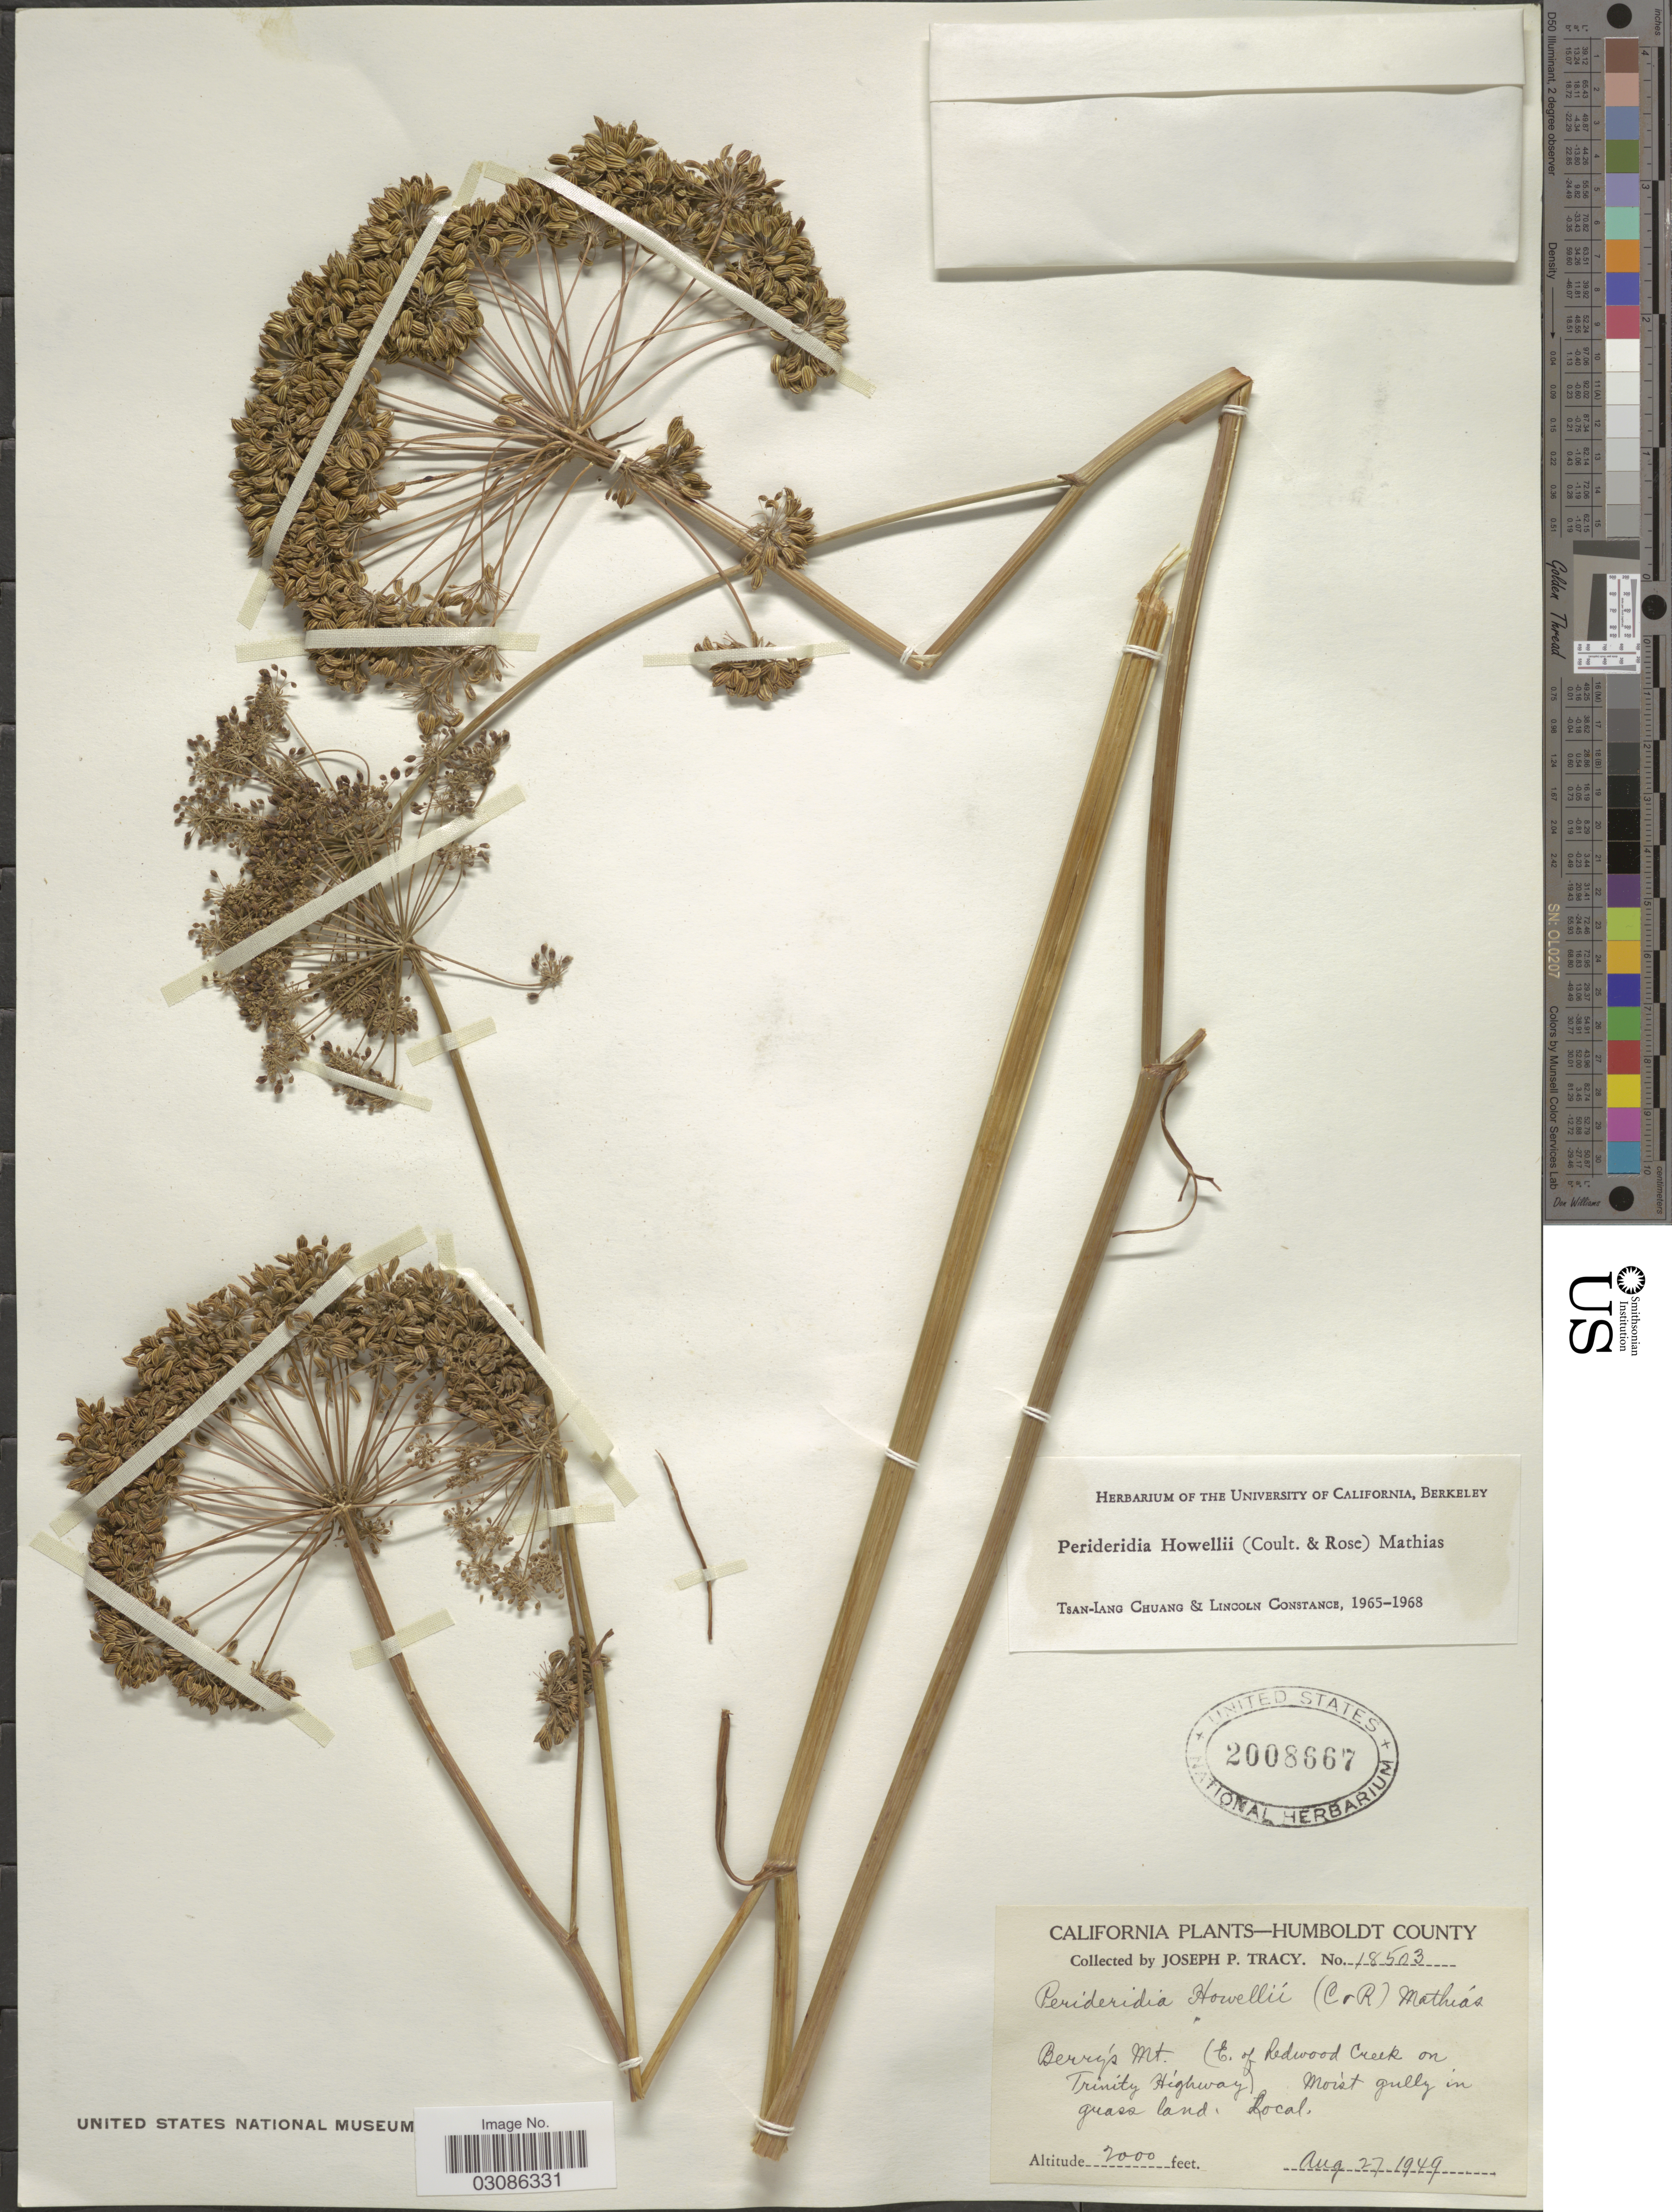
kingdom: Plantae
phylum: Tracheophyta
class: Magnoliopsida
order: Apiales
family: Apiaceae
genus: Perideridia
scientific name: Perideridia howellii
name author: (J.M. Coult. & Rose) Mathias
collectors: J. Tracy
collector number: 18503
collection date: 1949-08-27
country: United States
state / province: California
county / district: Humboldt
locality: Humboldt County, Berry's Mt., (E. of Redwood Creek on Trinity Highway).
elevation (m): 610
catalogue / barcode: US 2008667